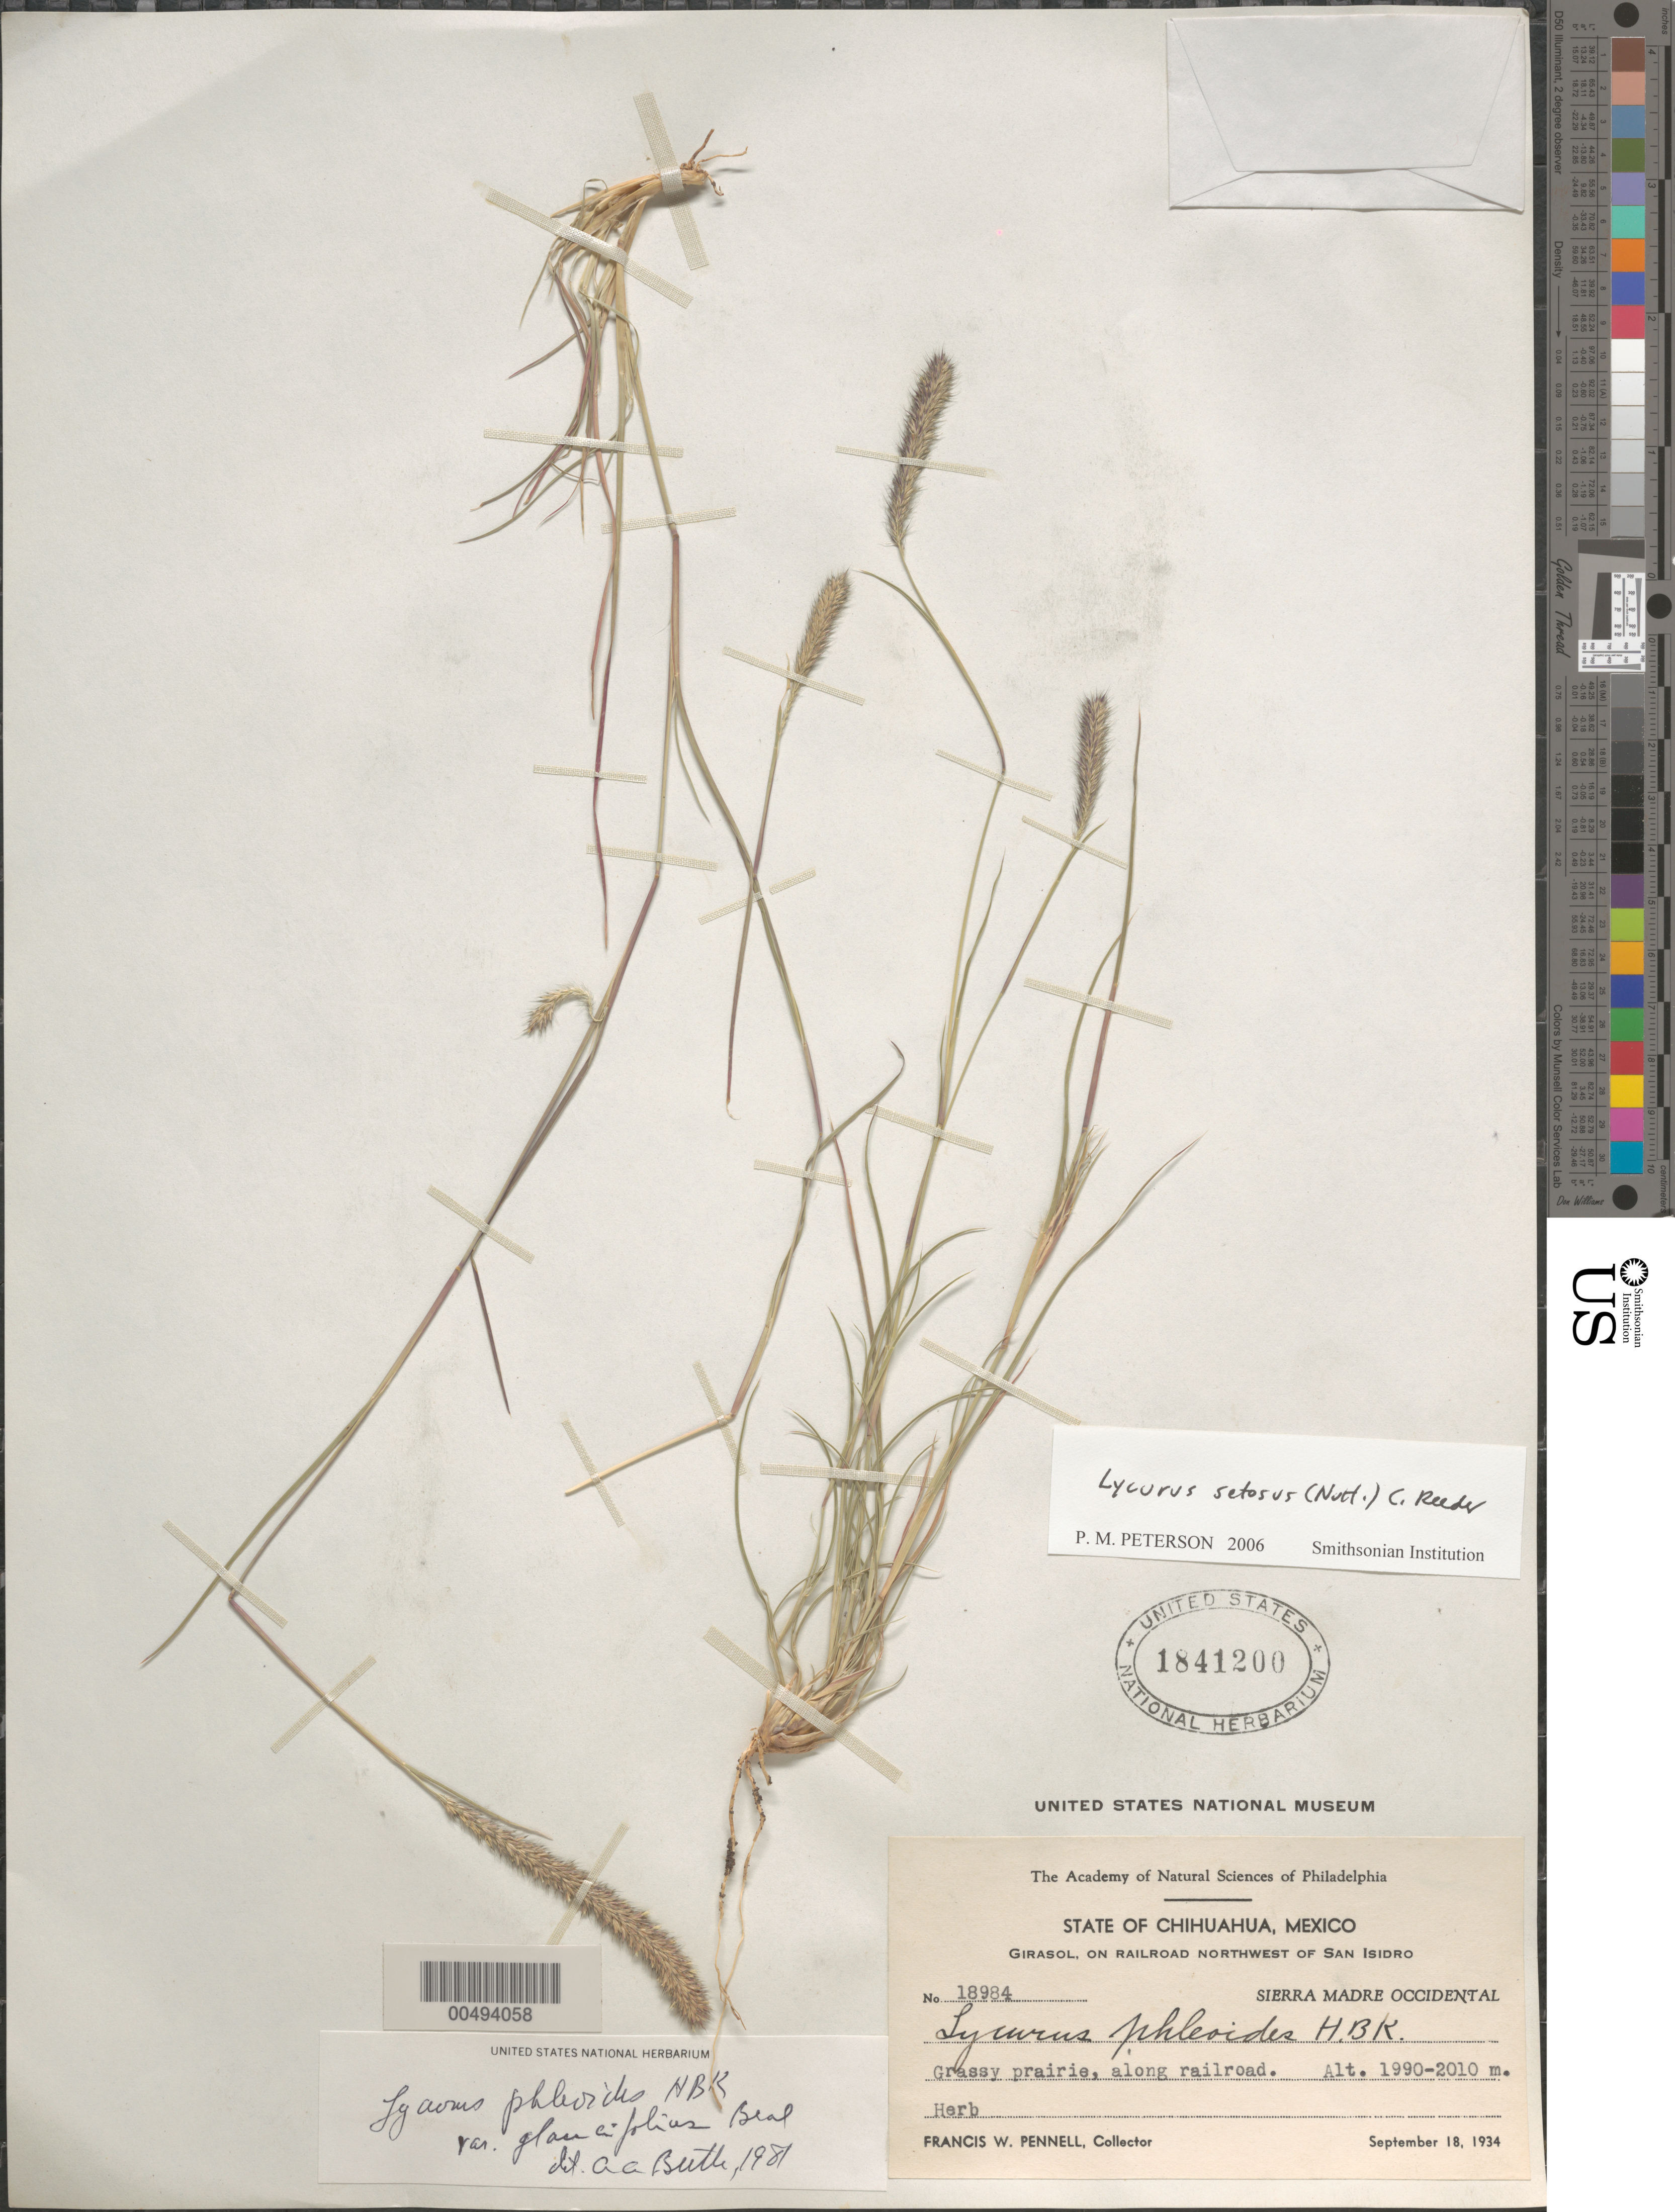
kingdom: Plantae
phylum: Tracheophyta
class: Liliopsida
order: Poales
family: Poaceae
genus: Lycurus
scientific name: Lycurus setosus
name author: (Nutt.) C. Reeder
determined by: Peterson, Paul M., (BOT), Smithsonian Institution - National Museum of Natural History (UNITED STATES)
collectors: F. W. Pennell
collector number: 18984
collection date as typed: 18 Sep 1934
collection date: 1934-09-18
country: Mexico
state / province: Chihuahua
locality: Girasol, on railaroad NW of San Isidro, Sierra Madre Occidental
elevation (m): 1990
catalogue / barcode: US 1841200